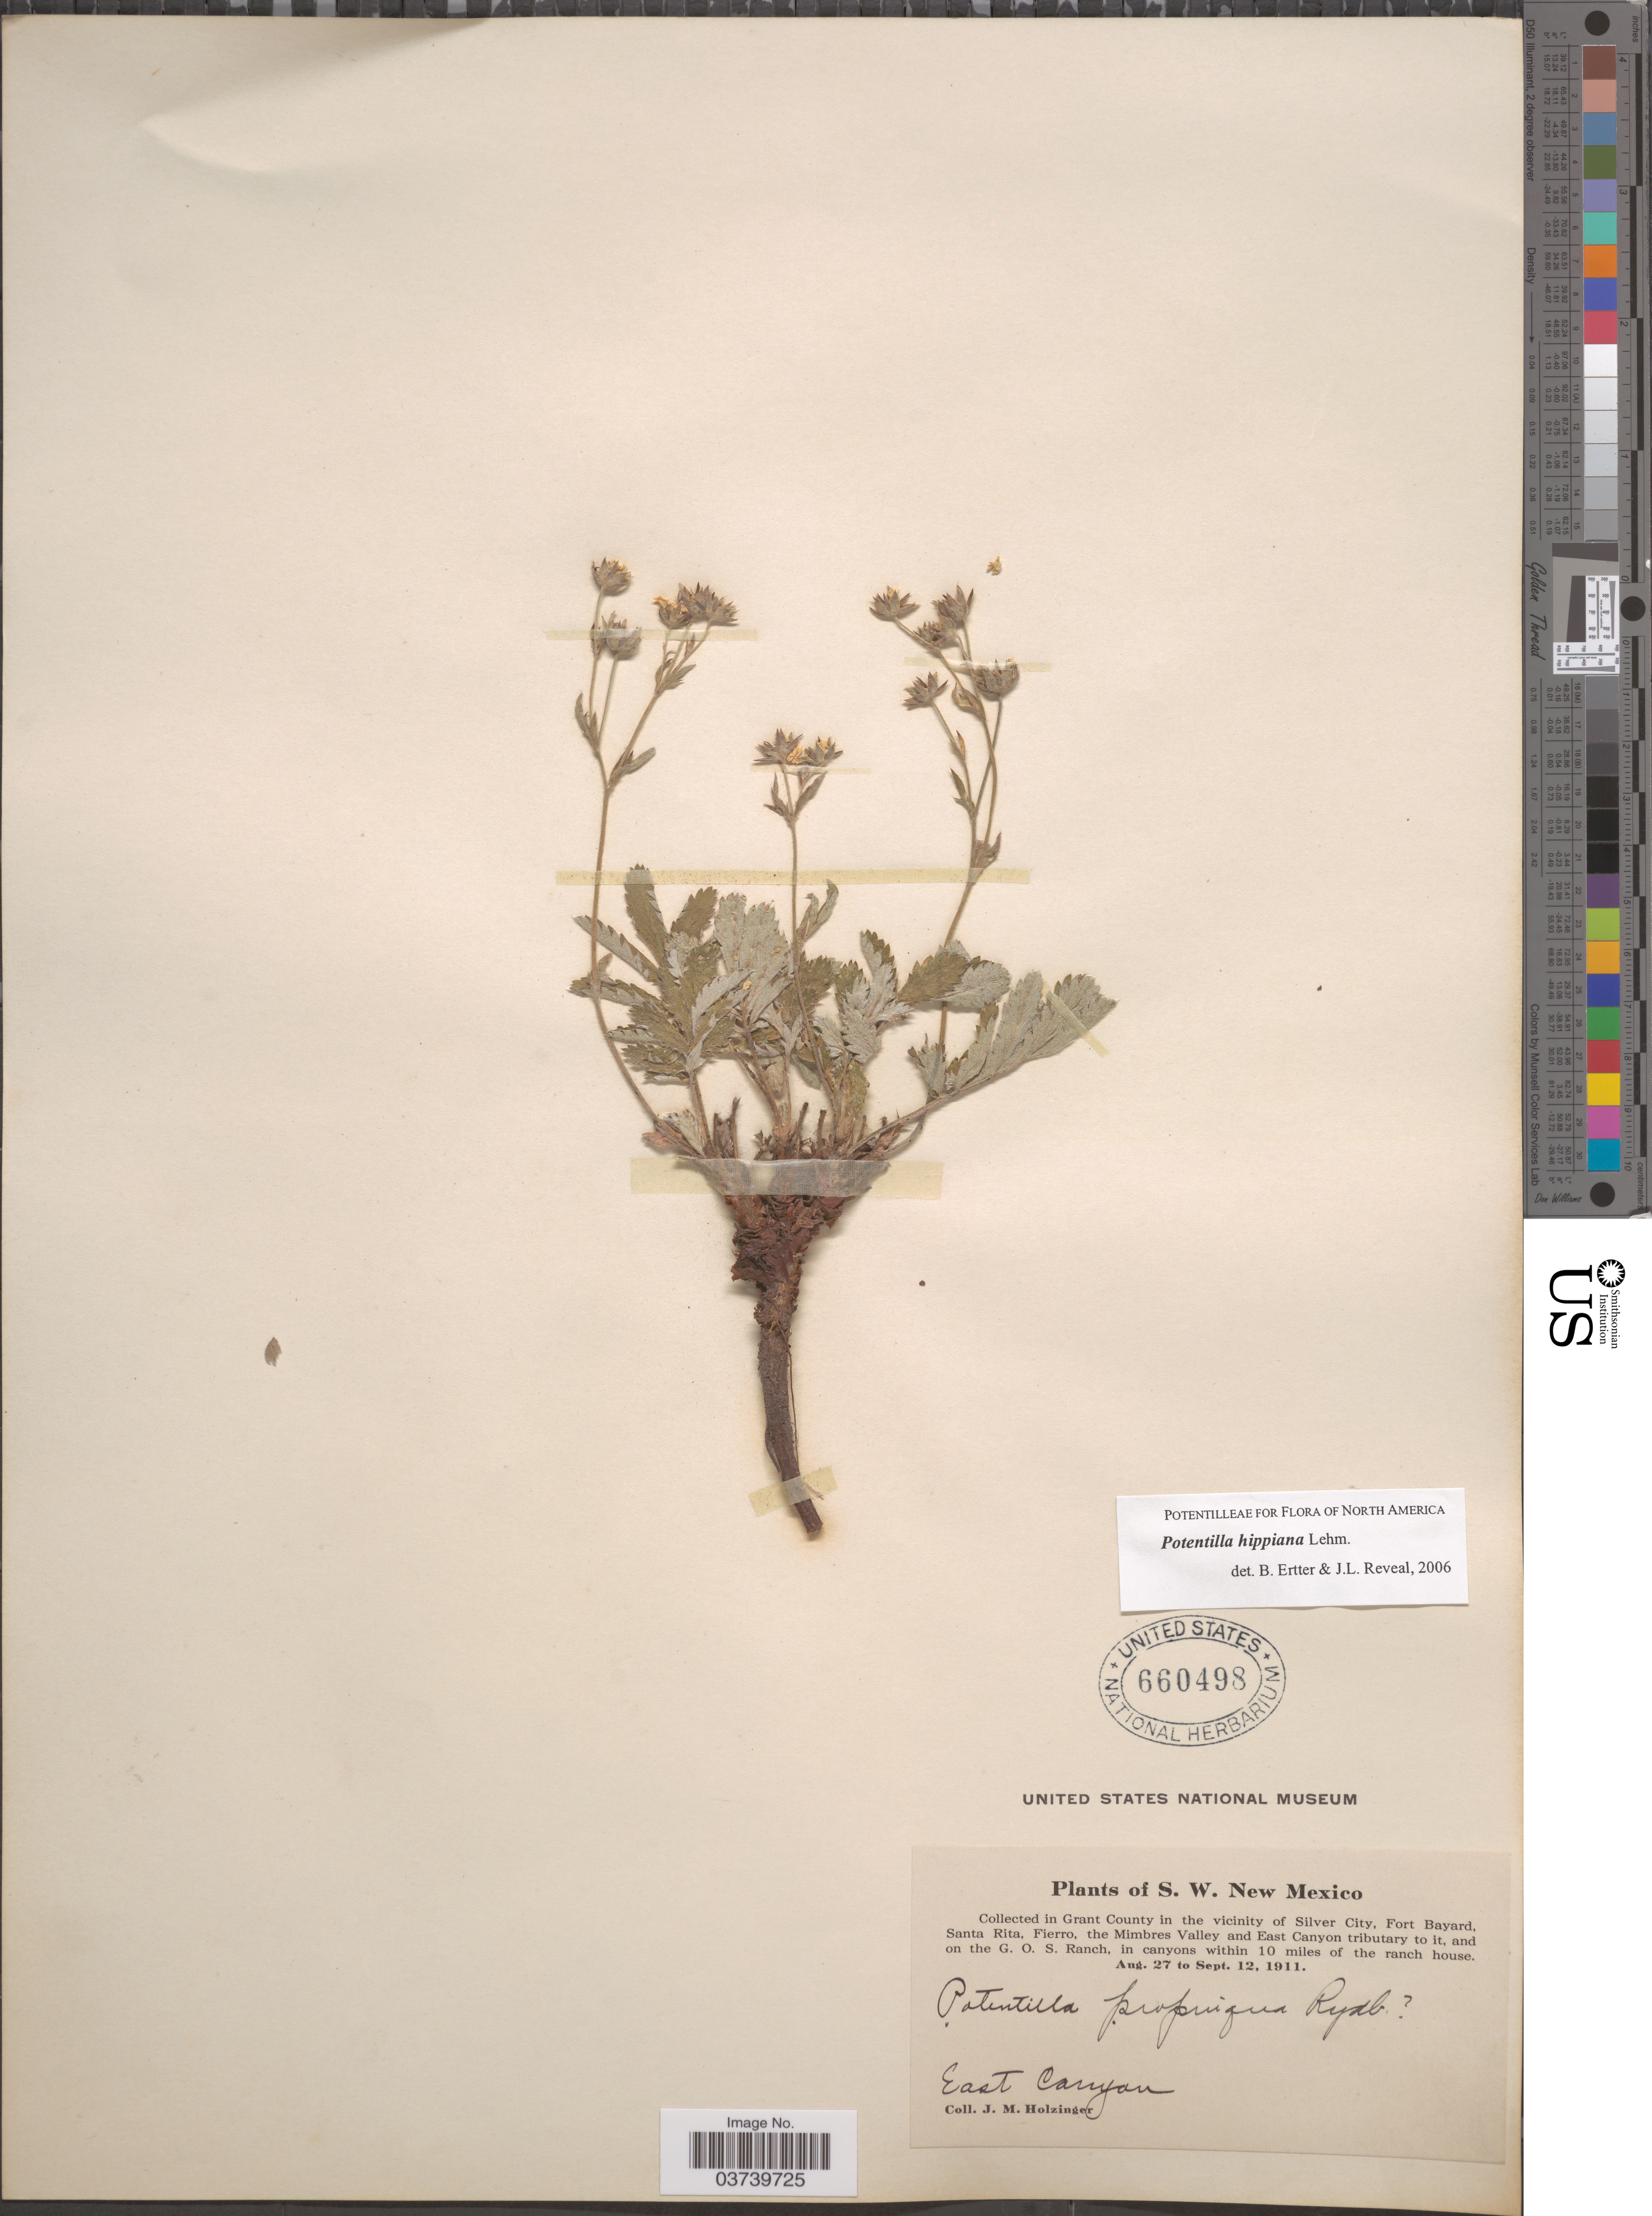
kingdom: Plantae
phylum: Tracheophyta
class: Magnoliopsida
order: Rosales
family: Rosaceae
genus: Potentilla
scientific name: Potentilla hippiana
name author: Lehm.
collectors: J. M. Holzinger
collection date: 1911-08-27/1911-09-12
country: United States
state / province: New Mexico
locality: S. W. New Mexico. In Grant County in the vicinity of Silver City, Fort Bayard, Santa Rita, Fierro, the Mimbres Valley and East Canyon tributary to it, and on the G. O. S. Ranch, in canyons within 10 miles of the ranch house. East Canyon.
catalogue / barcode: US 660498